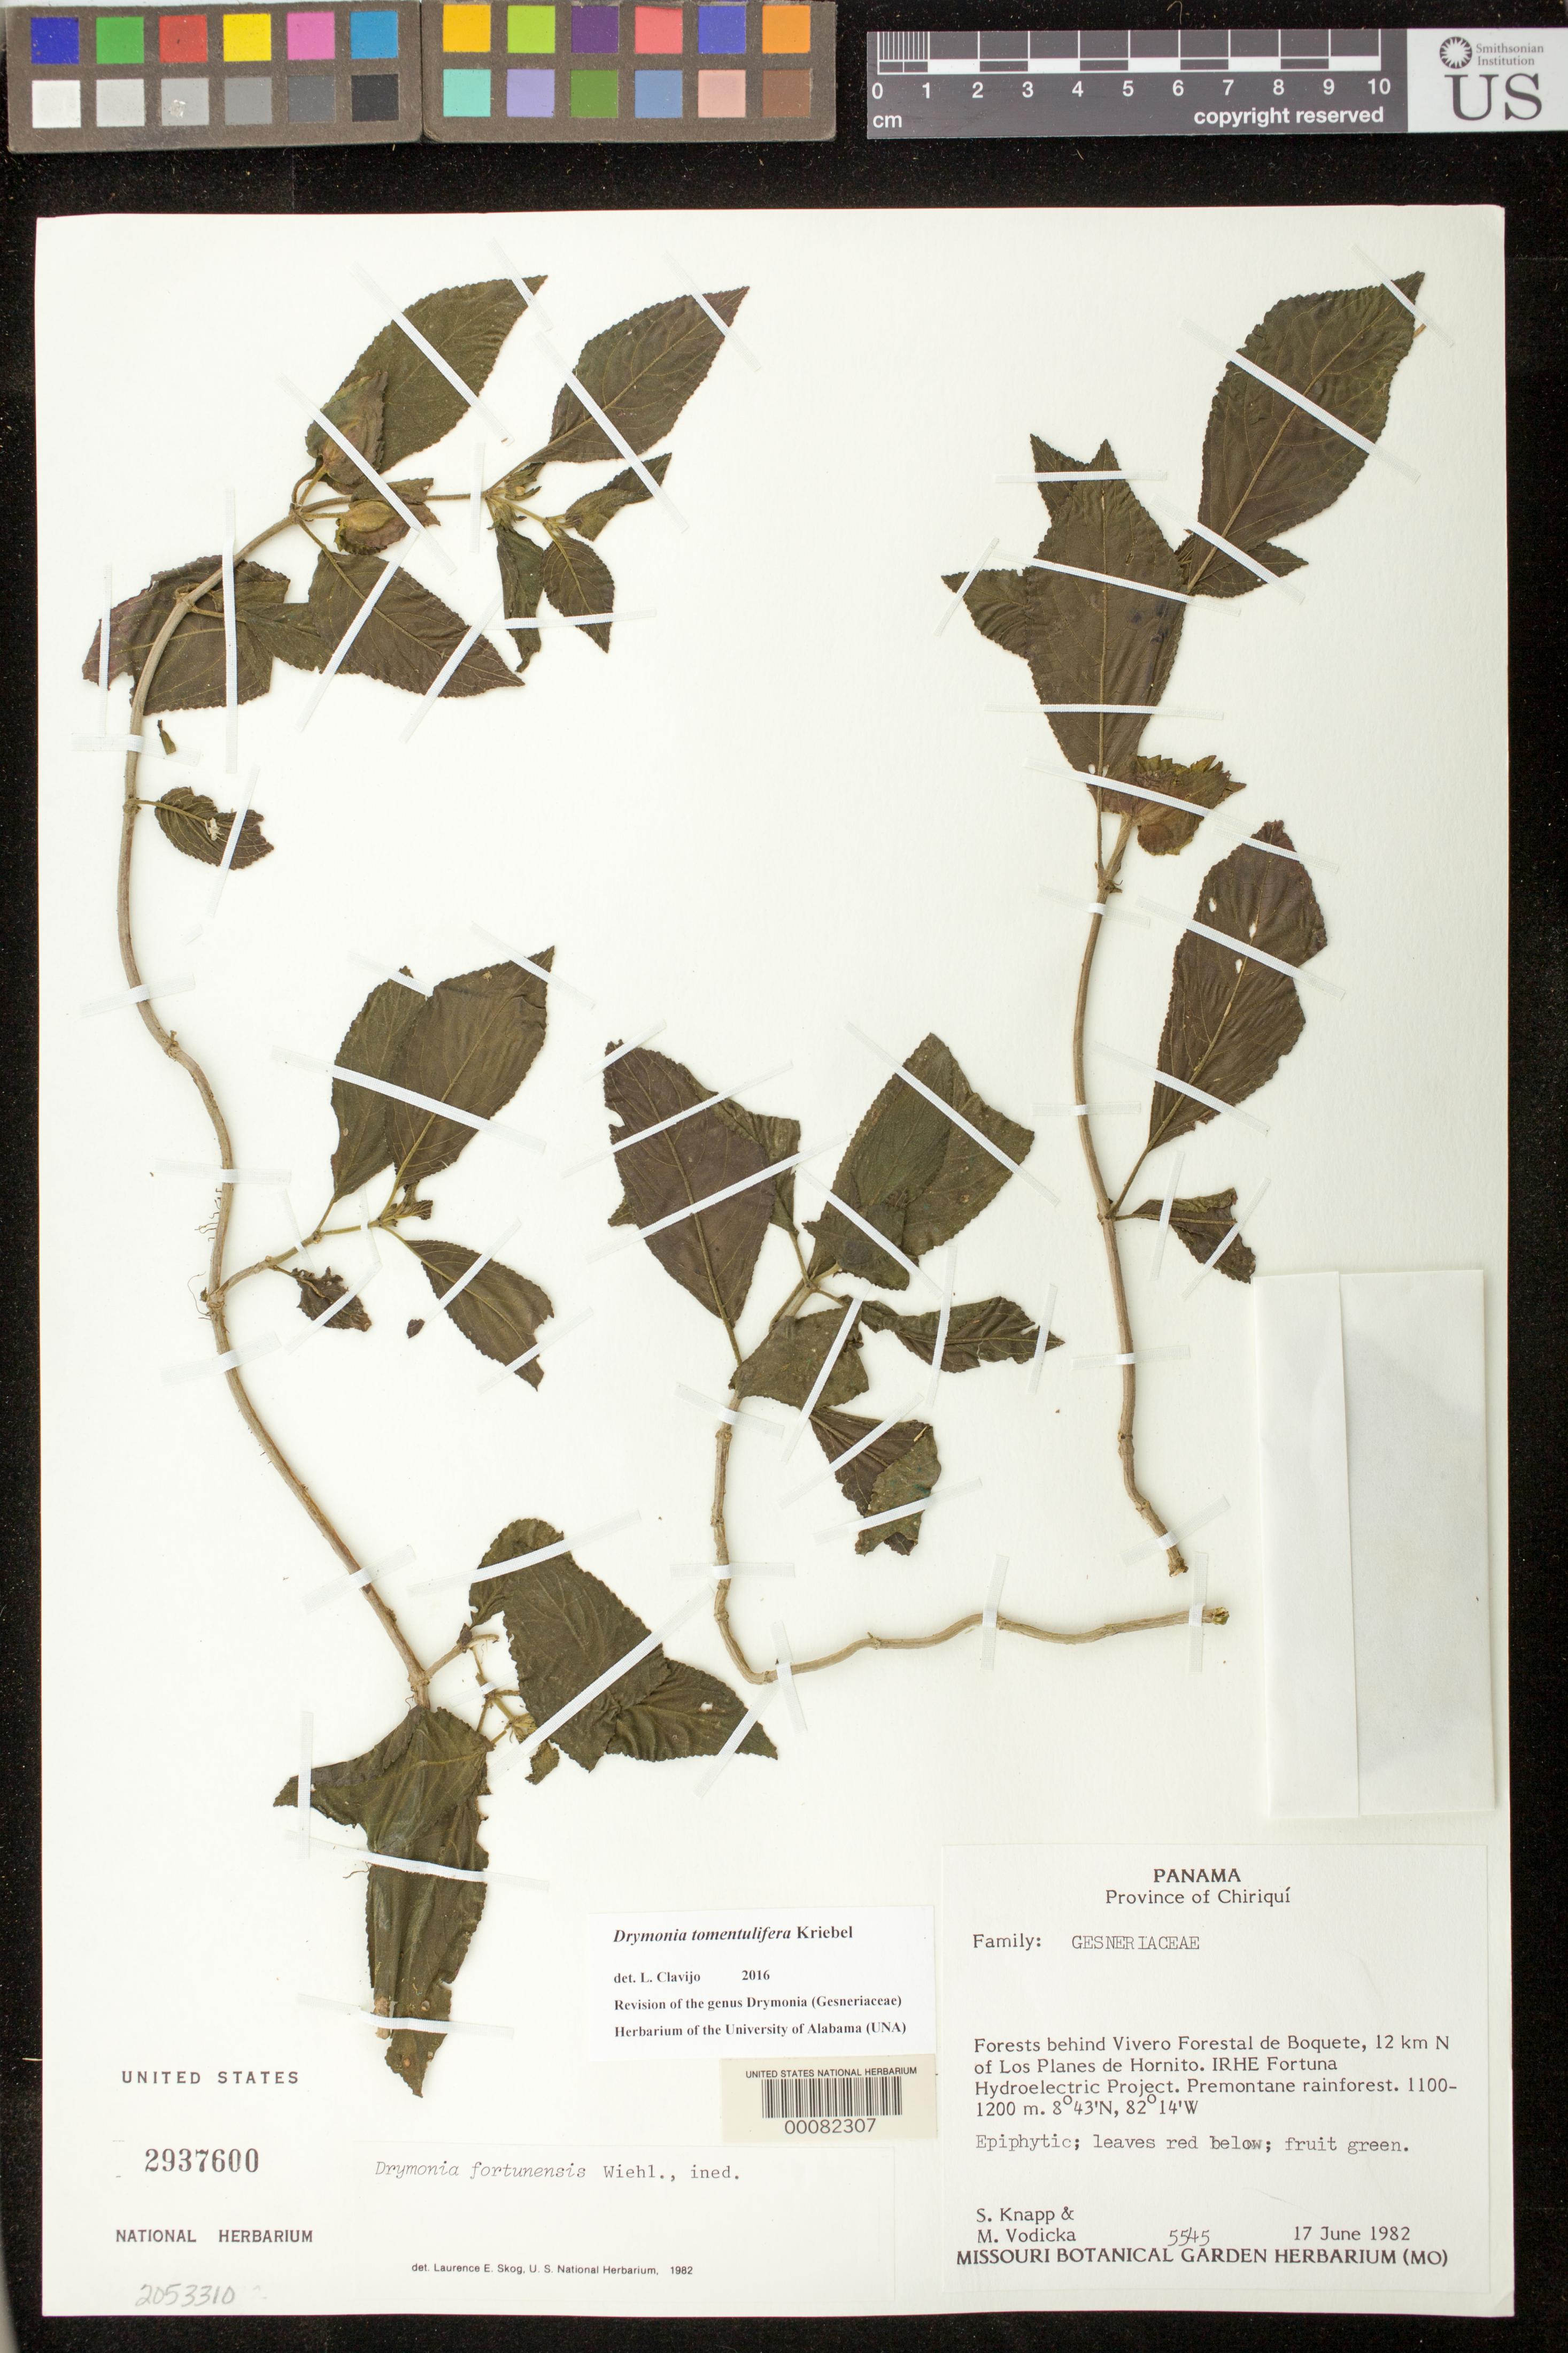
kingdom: Plantae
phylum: Tracheophyta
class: Magnoliopsida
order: Lamiales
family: Gesneriaceae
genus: Drymonia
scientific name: Drymonia tomentulifera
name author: Kriebel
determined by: Clavijo, L.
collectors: S. Knapp & M. Vodicka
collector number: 5545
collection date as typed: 17 Jun 1982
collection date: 1982-06-17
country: Panama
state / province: Chiriquí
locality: Forests behind Vivero Forestal de Boquete, 12 km N of Los Planes de Hornito, IRHE Fortuna hydroelectric project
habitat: Premontane rainforest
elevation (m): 1100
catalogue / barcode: US 2937600